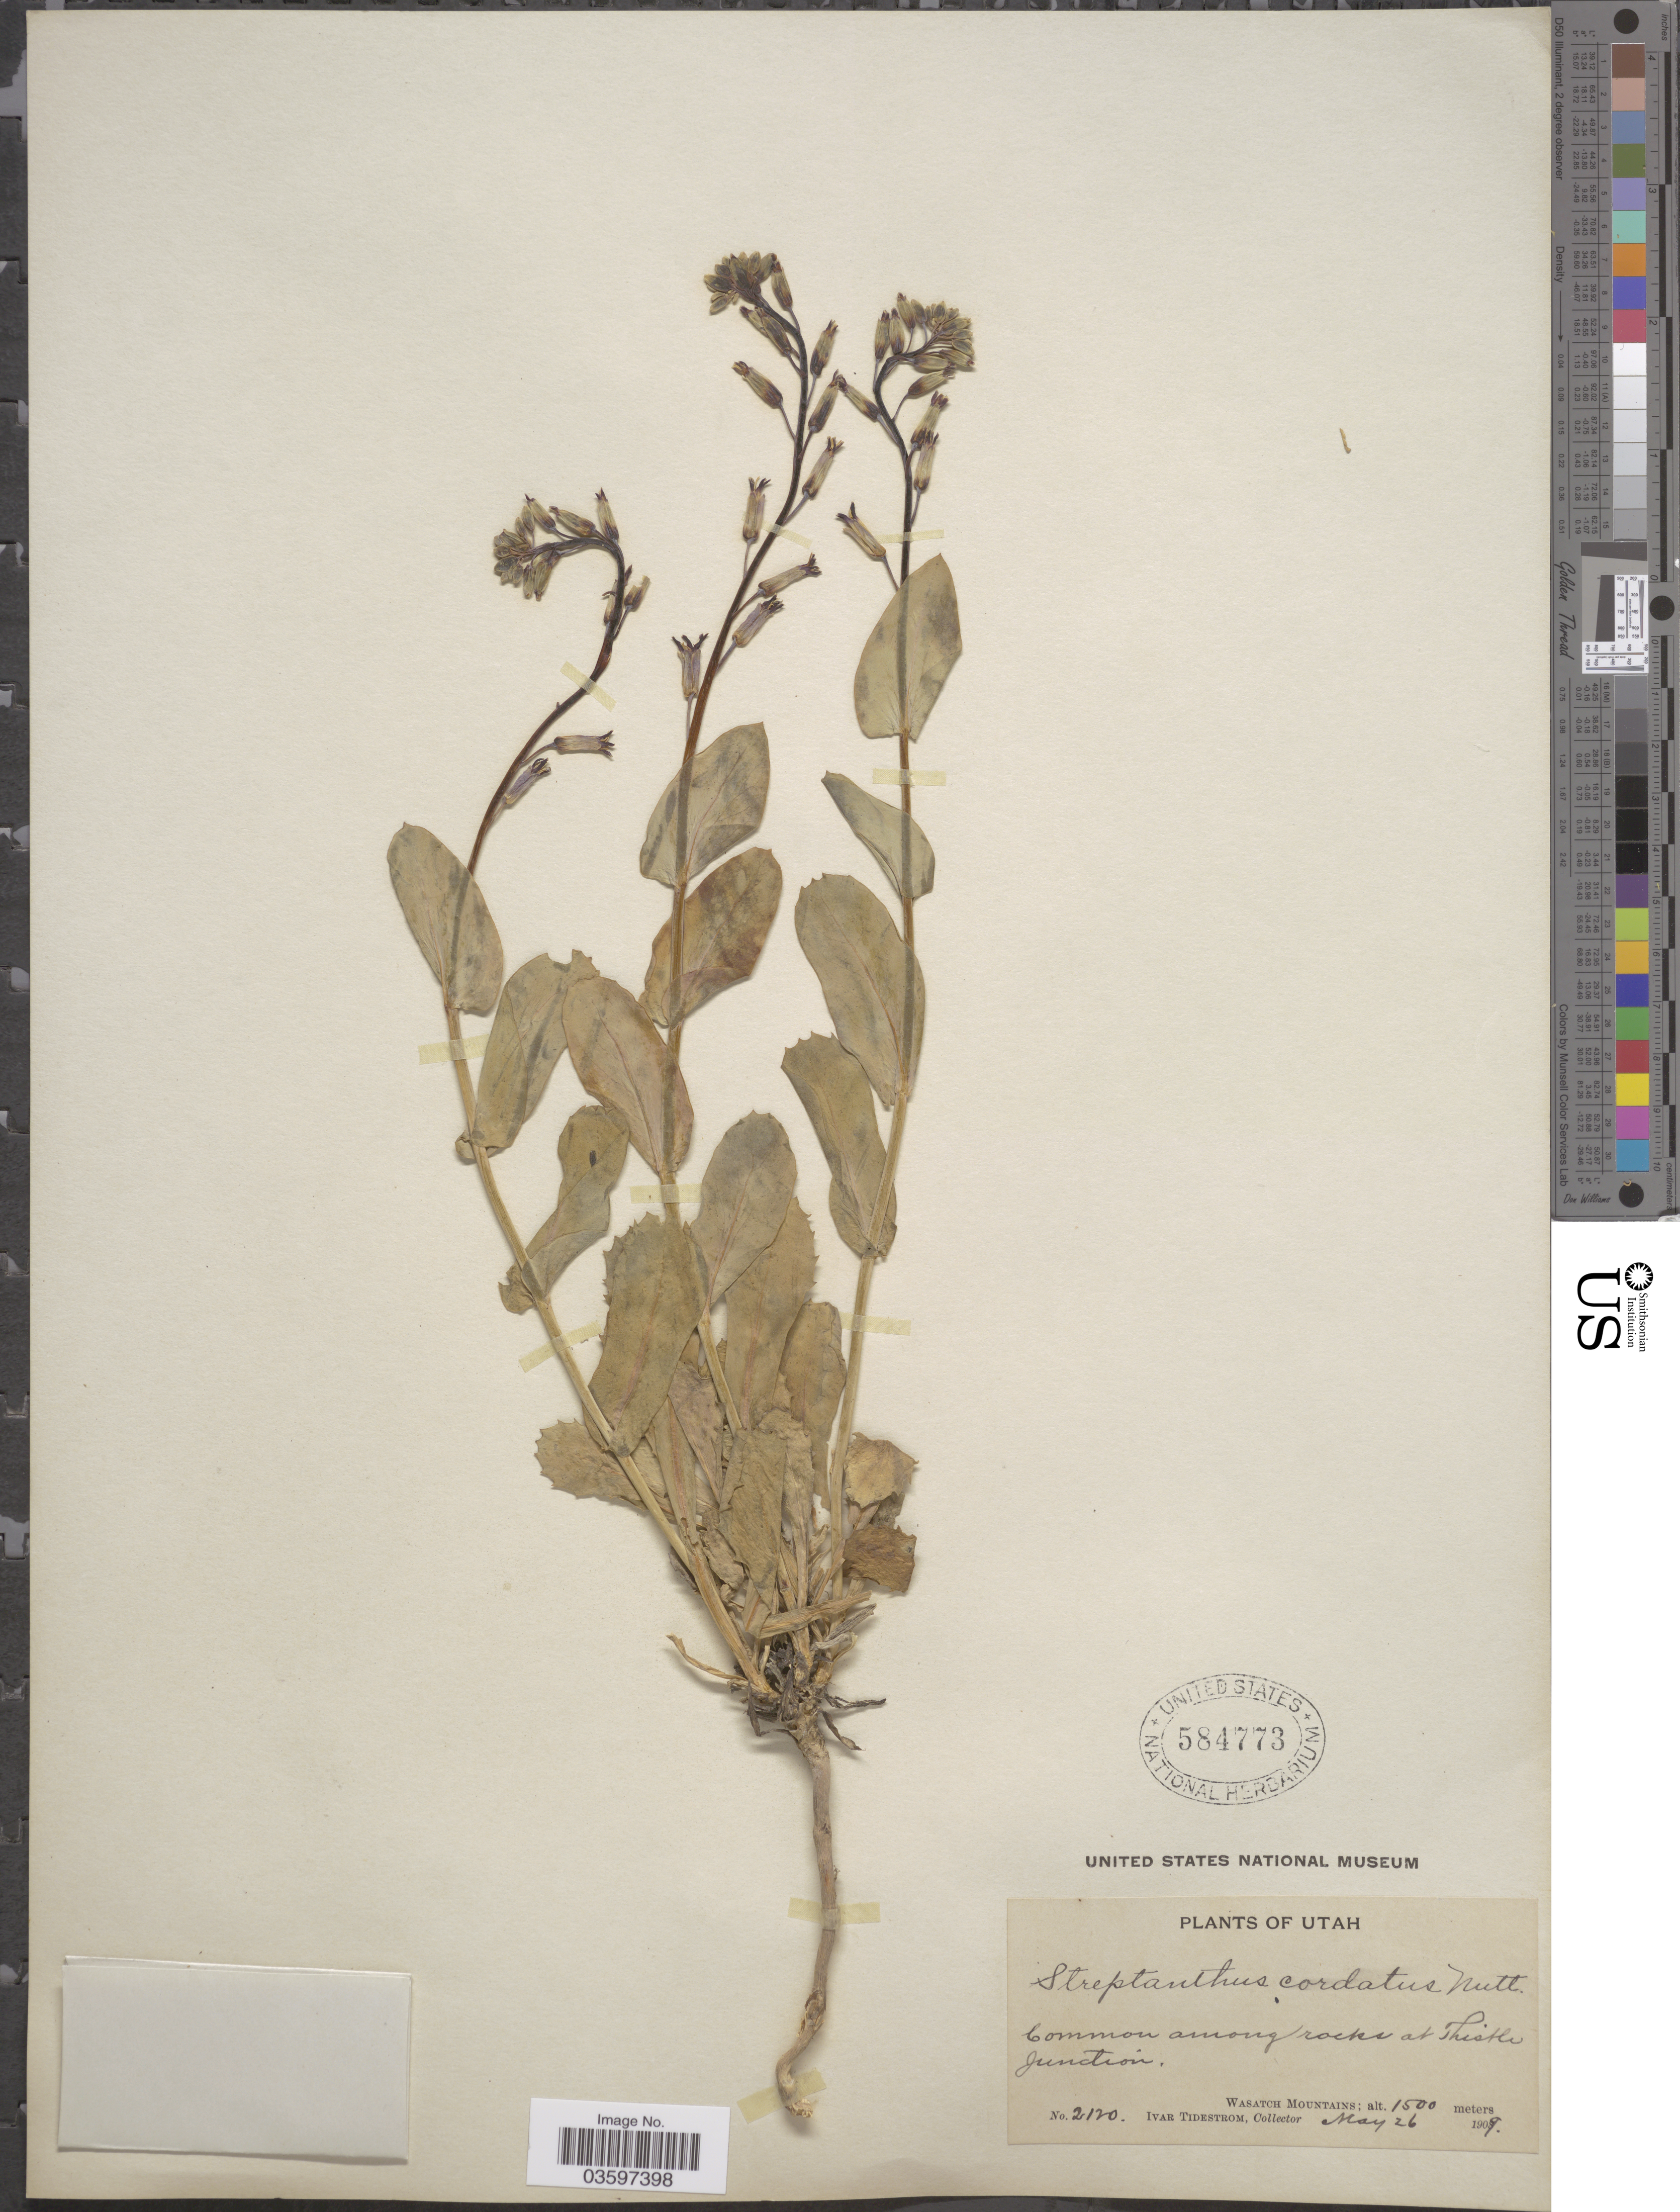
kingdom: Plantae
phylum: Tracheophyta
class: Magnoliopsida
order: Brassicales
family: Brassicaceae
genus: Streptanthus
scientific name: Streptanthus cordatus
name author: Nutt. ex Torr. & A. Gray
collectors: I. F. Tidestrom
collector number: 2120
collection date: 1909-05-26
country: United States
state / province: Utah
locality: Common among rocks at Thistle Junction. Wasatch Mountains.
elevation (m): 1500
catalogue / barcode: US 584773